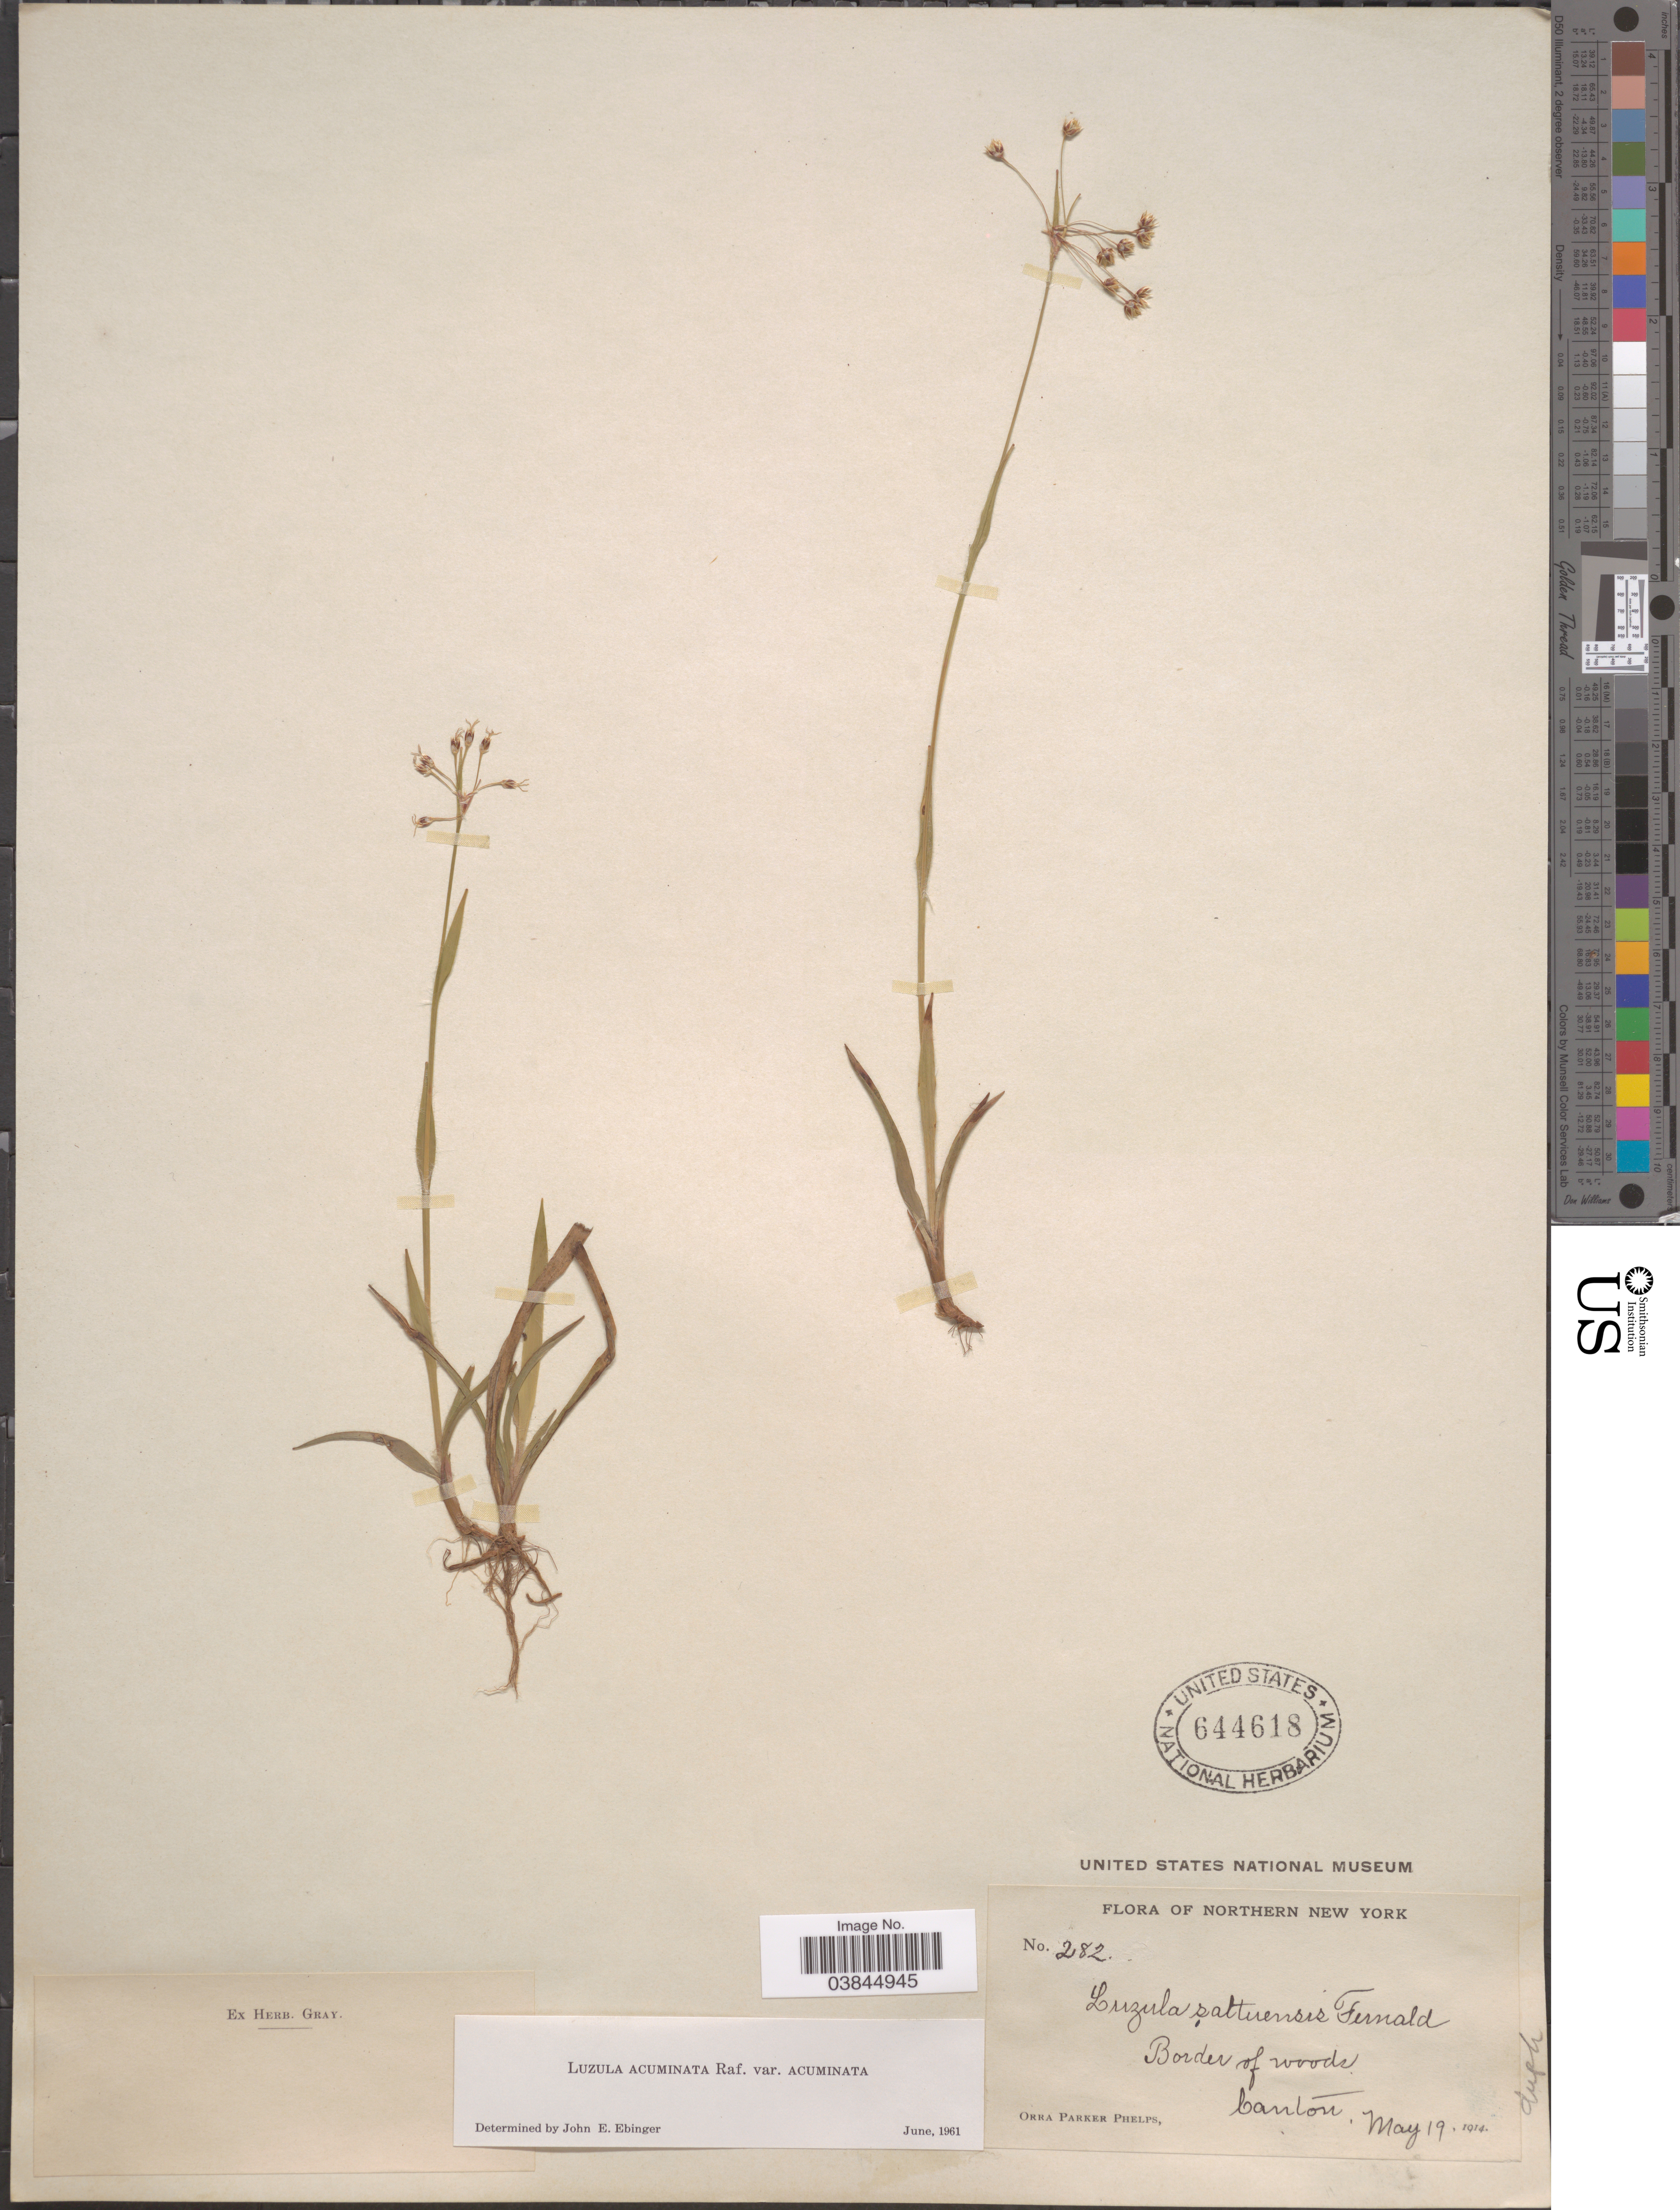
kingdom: Plantae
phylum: Tracheophyta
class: Liliopsida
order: Poales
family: Juncaceae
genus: Luzula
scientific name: Luzula acuminata var. acuminata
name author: Raf.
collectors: O. P. Phelps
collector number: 282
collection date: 1914-05-19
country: United States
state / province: New York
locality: Northern New York. Border of woods. Canton.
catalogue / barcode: US 644618